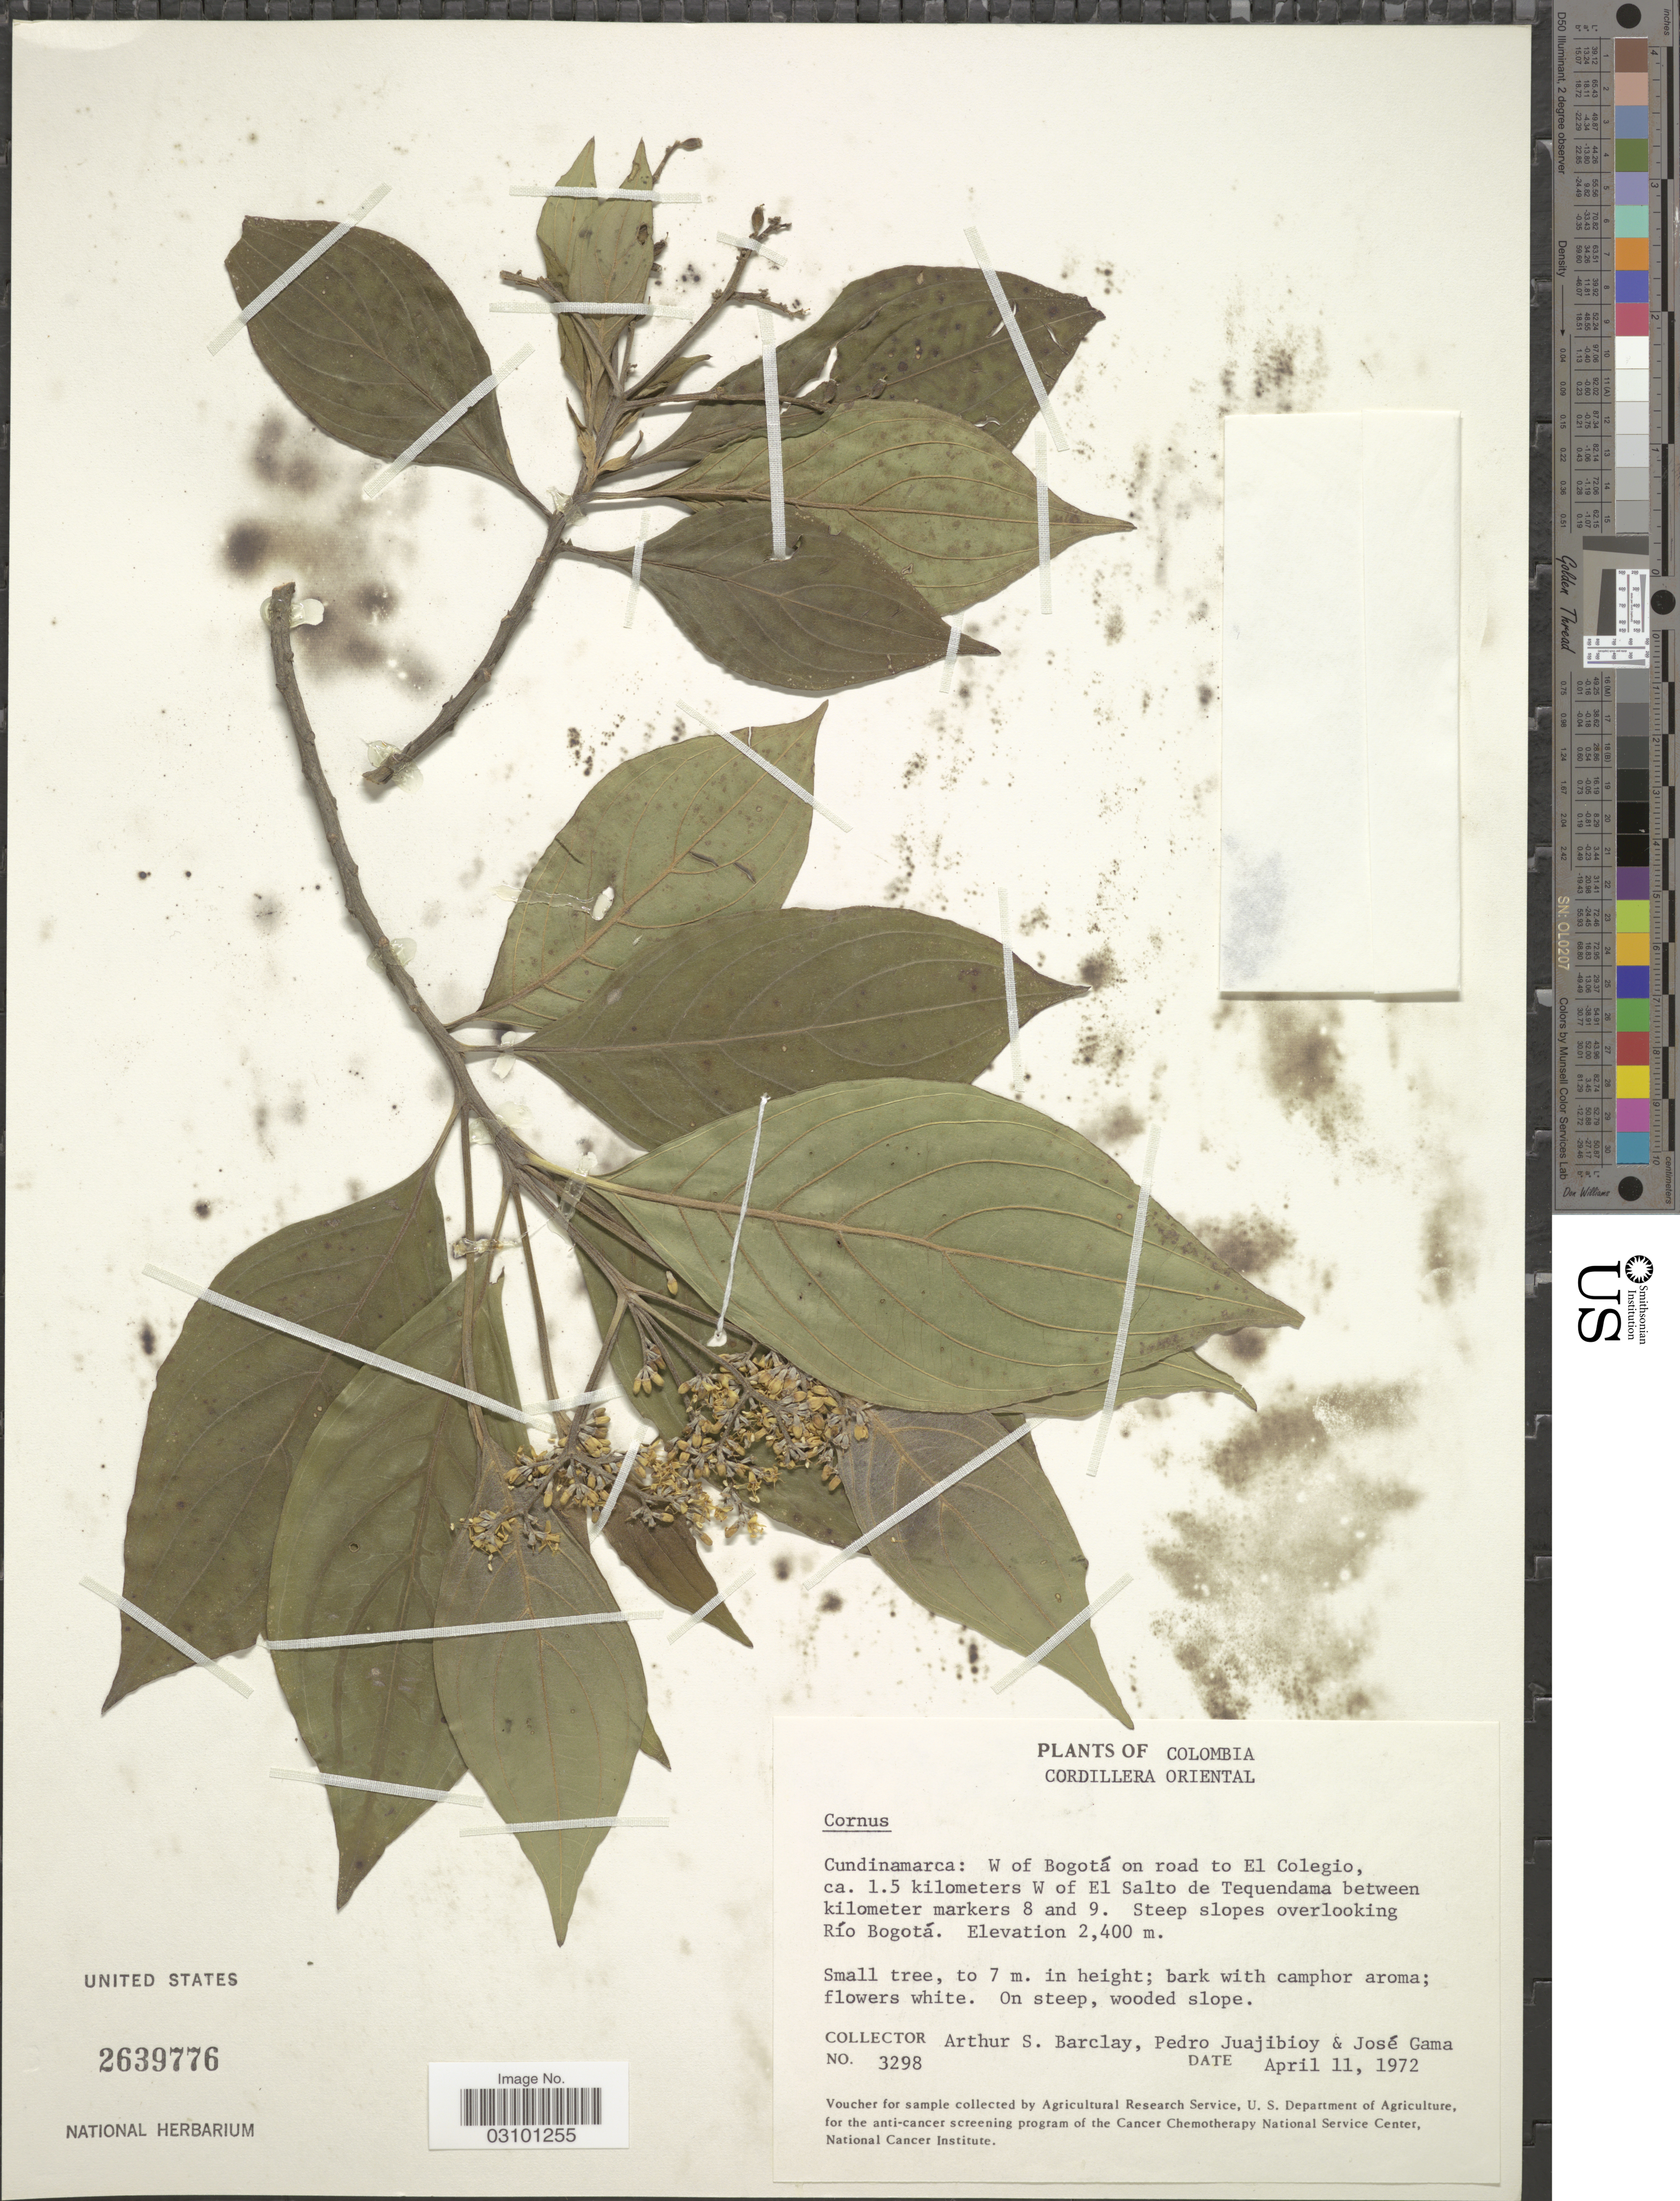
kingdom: Plantae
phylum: Tracheophyta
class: Magnoliopsida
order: Cornales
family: Cornaceae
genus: Cornus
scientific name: Cornus sp.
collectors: A. S. Barclay, P. Juajibioy & J. Gama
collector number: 3298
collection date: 1972-04-11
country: Colombia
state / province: Cundinamarca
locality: Cordillera Oriental. W of Bogotá on road to El Colegio, ca. 1.5 kilometers W of El Salto de Tequendama between kilometer marker 8 and 9. Steep slopes overlooking Río Bogotá.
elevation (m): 2400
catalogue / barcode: US 2639776